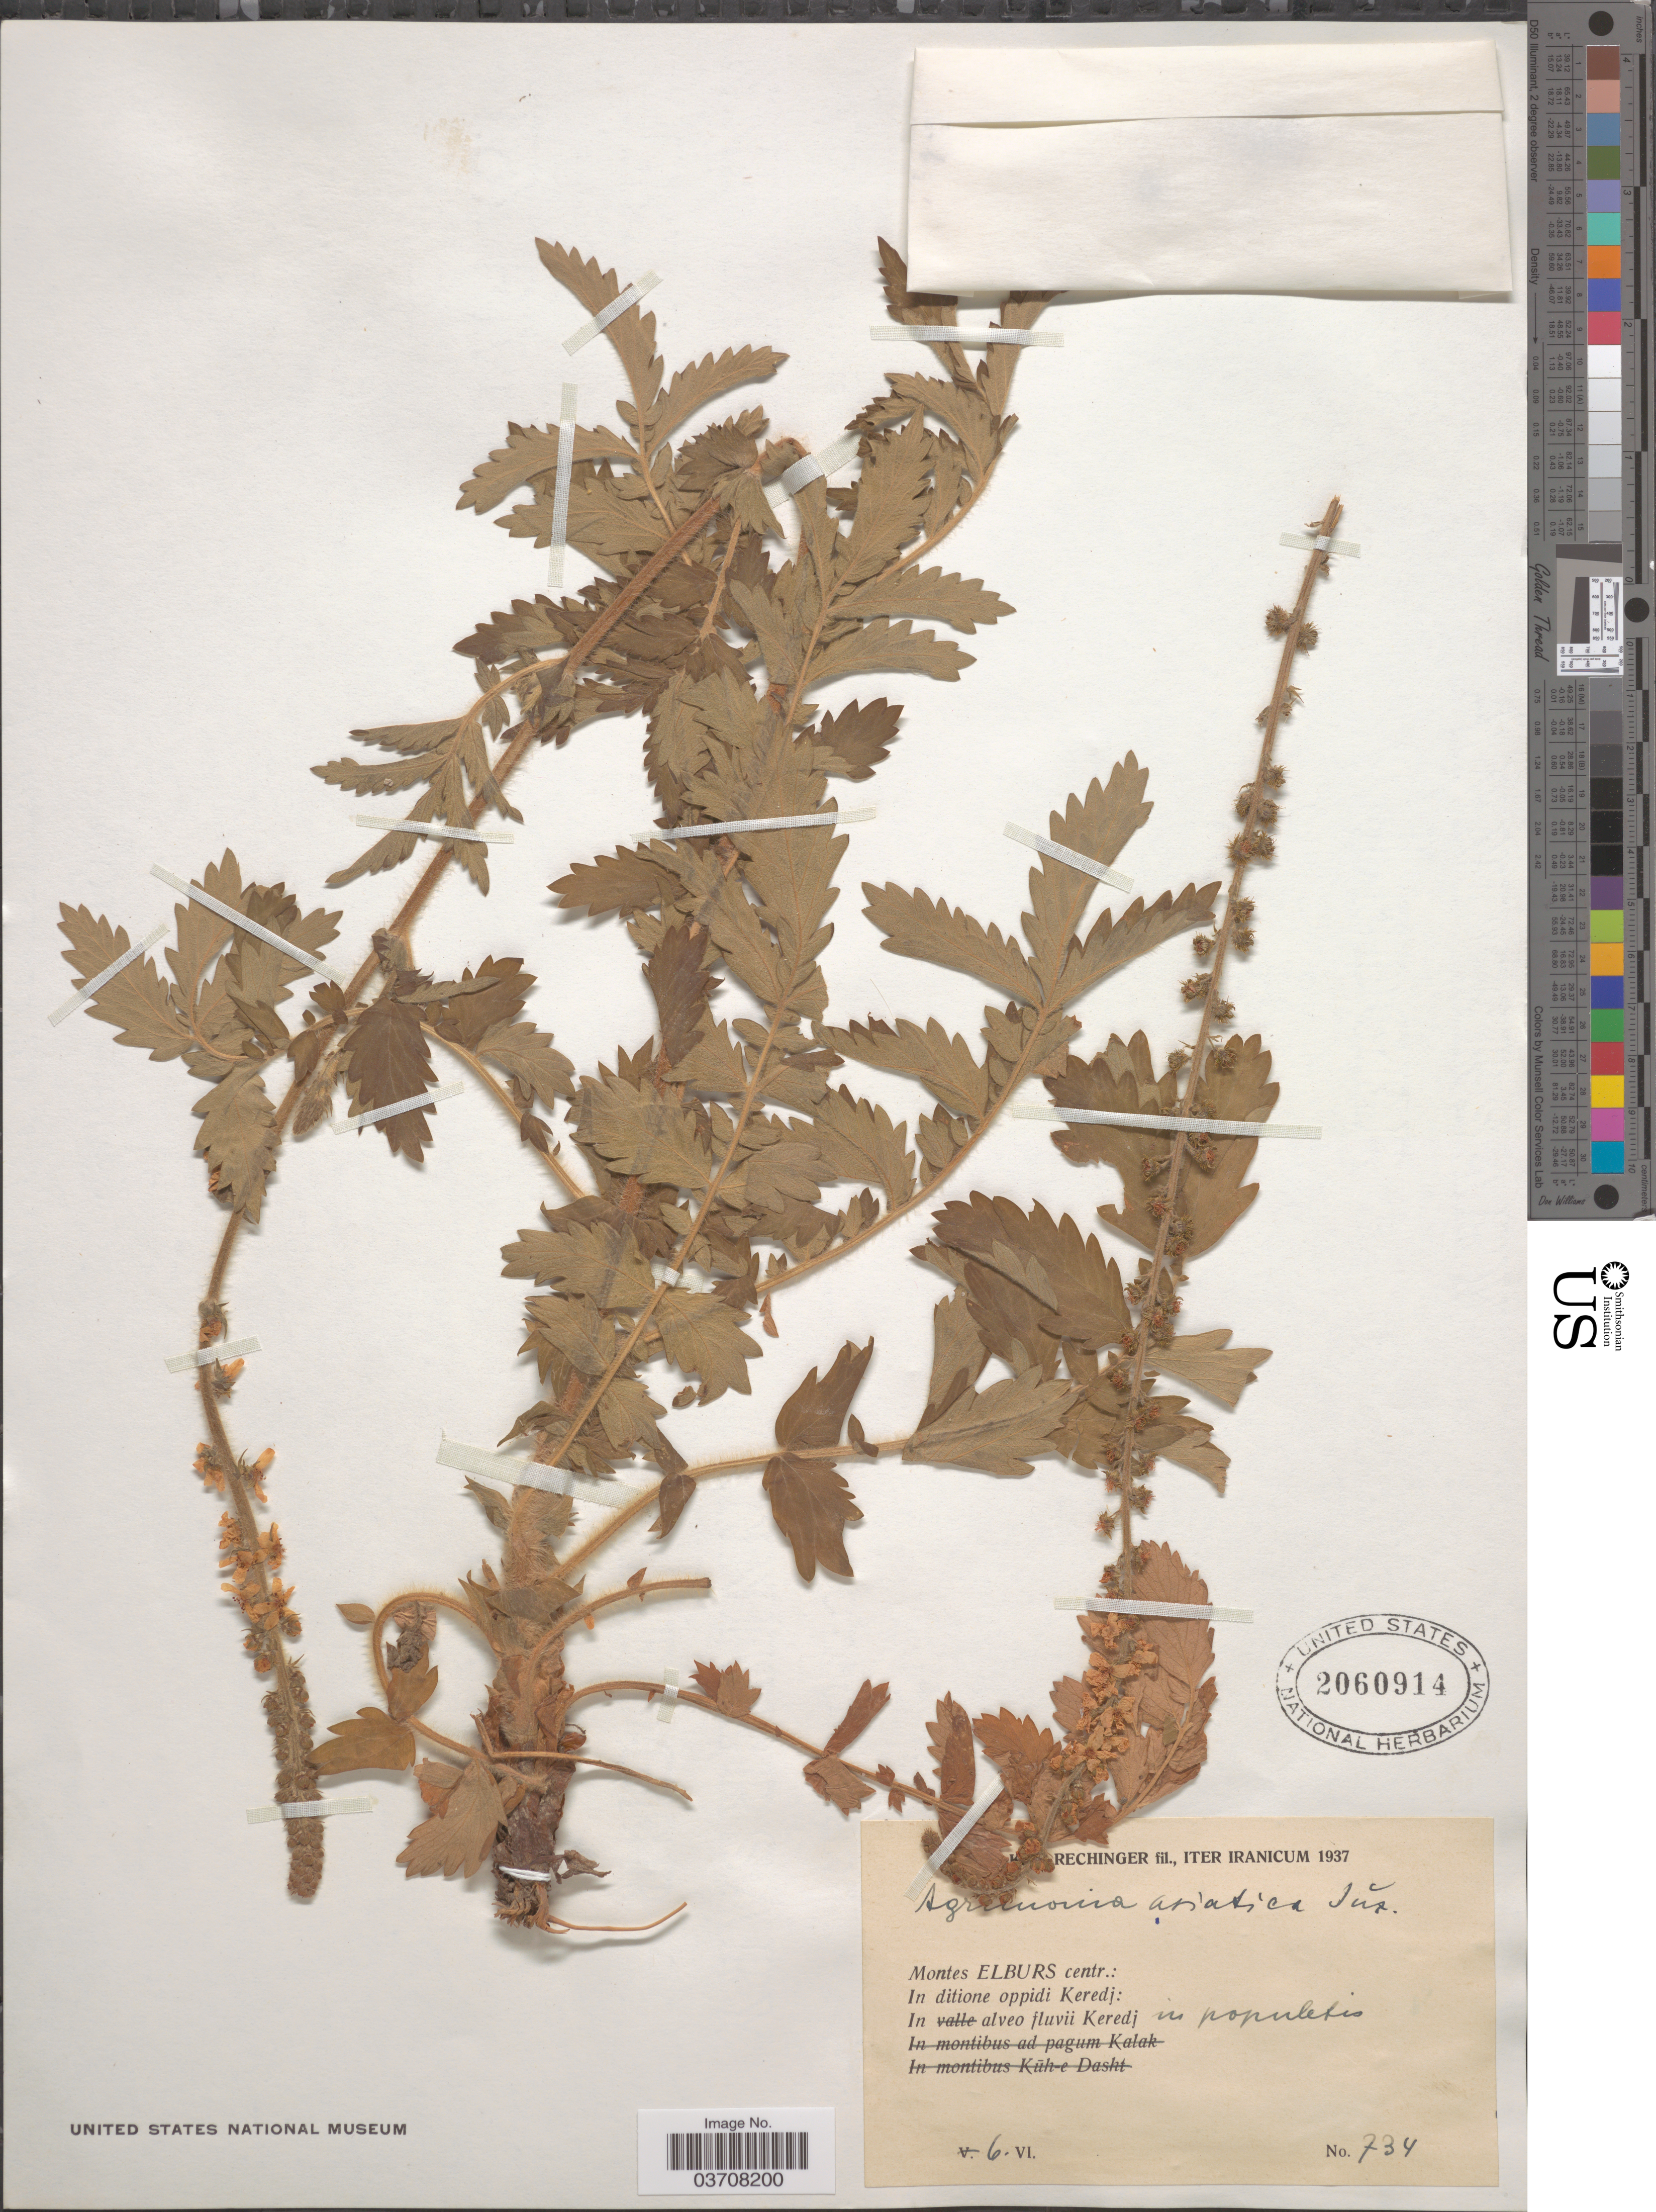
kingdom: Plantae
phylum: Tracheophyta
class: Magnoliopsida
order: Rosales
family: Rosaceae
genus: Agrimonia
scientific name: Agrimonia asiatica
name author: Juz.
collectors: K. H. Rechinger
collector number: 734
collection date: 1937-06-06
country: Iran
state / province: Alborz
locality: Montes Elburs centr.: In ditione oppidi Keredj: In alveo fluvii Keredj in populetis.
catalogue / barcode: US 2060914